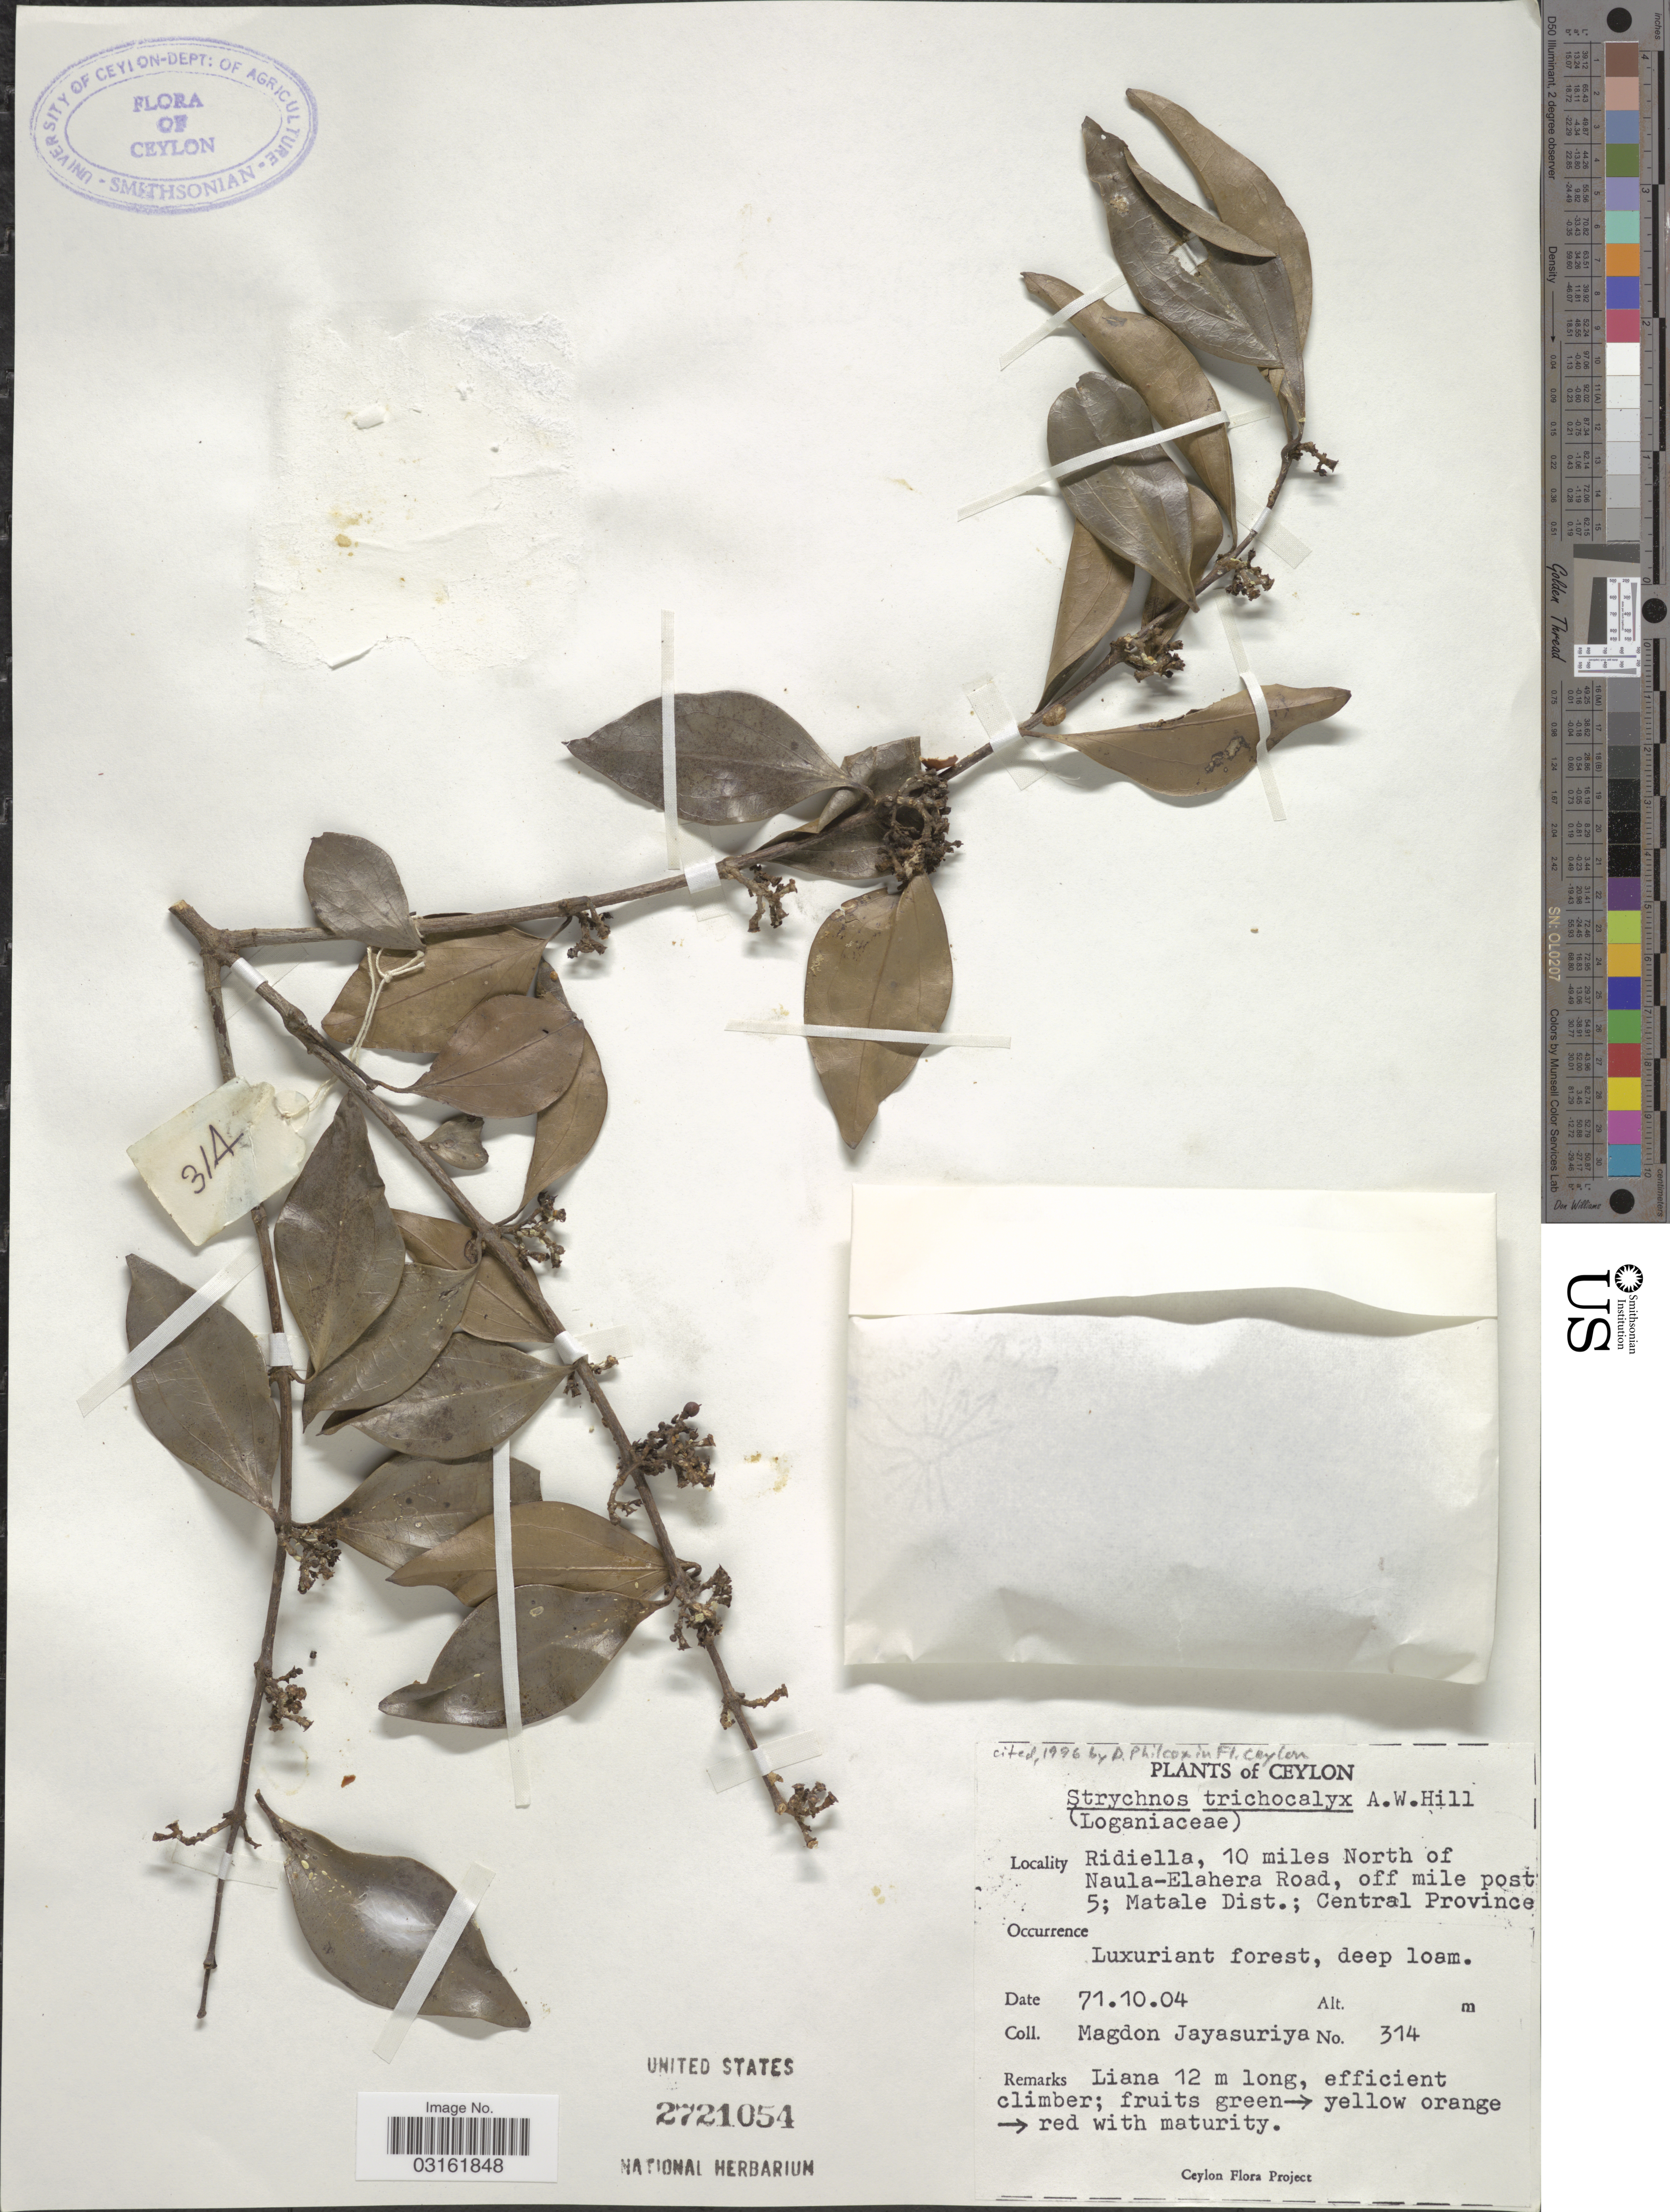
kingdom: Plantae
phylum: Tracheophyta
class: Magnoliopsida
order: Gentianales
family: Loganiaceae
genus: Strychnos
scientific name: Strychnos trichocalyx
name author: A.W. Hill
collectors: A. H. Jayasuriya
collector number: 314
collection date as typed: Transcribed d/m/y: 4/10/71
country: Sri Lanka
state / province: Central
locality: Ceylon. Ridiella, 10 miles North of Naula-Elahera Road, off mile post 5; Matale Dist.; Central Province.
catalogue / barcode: US 2721054